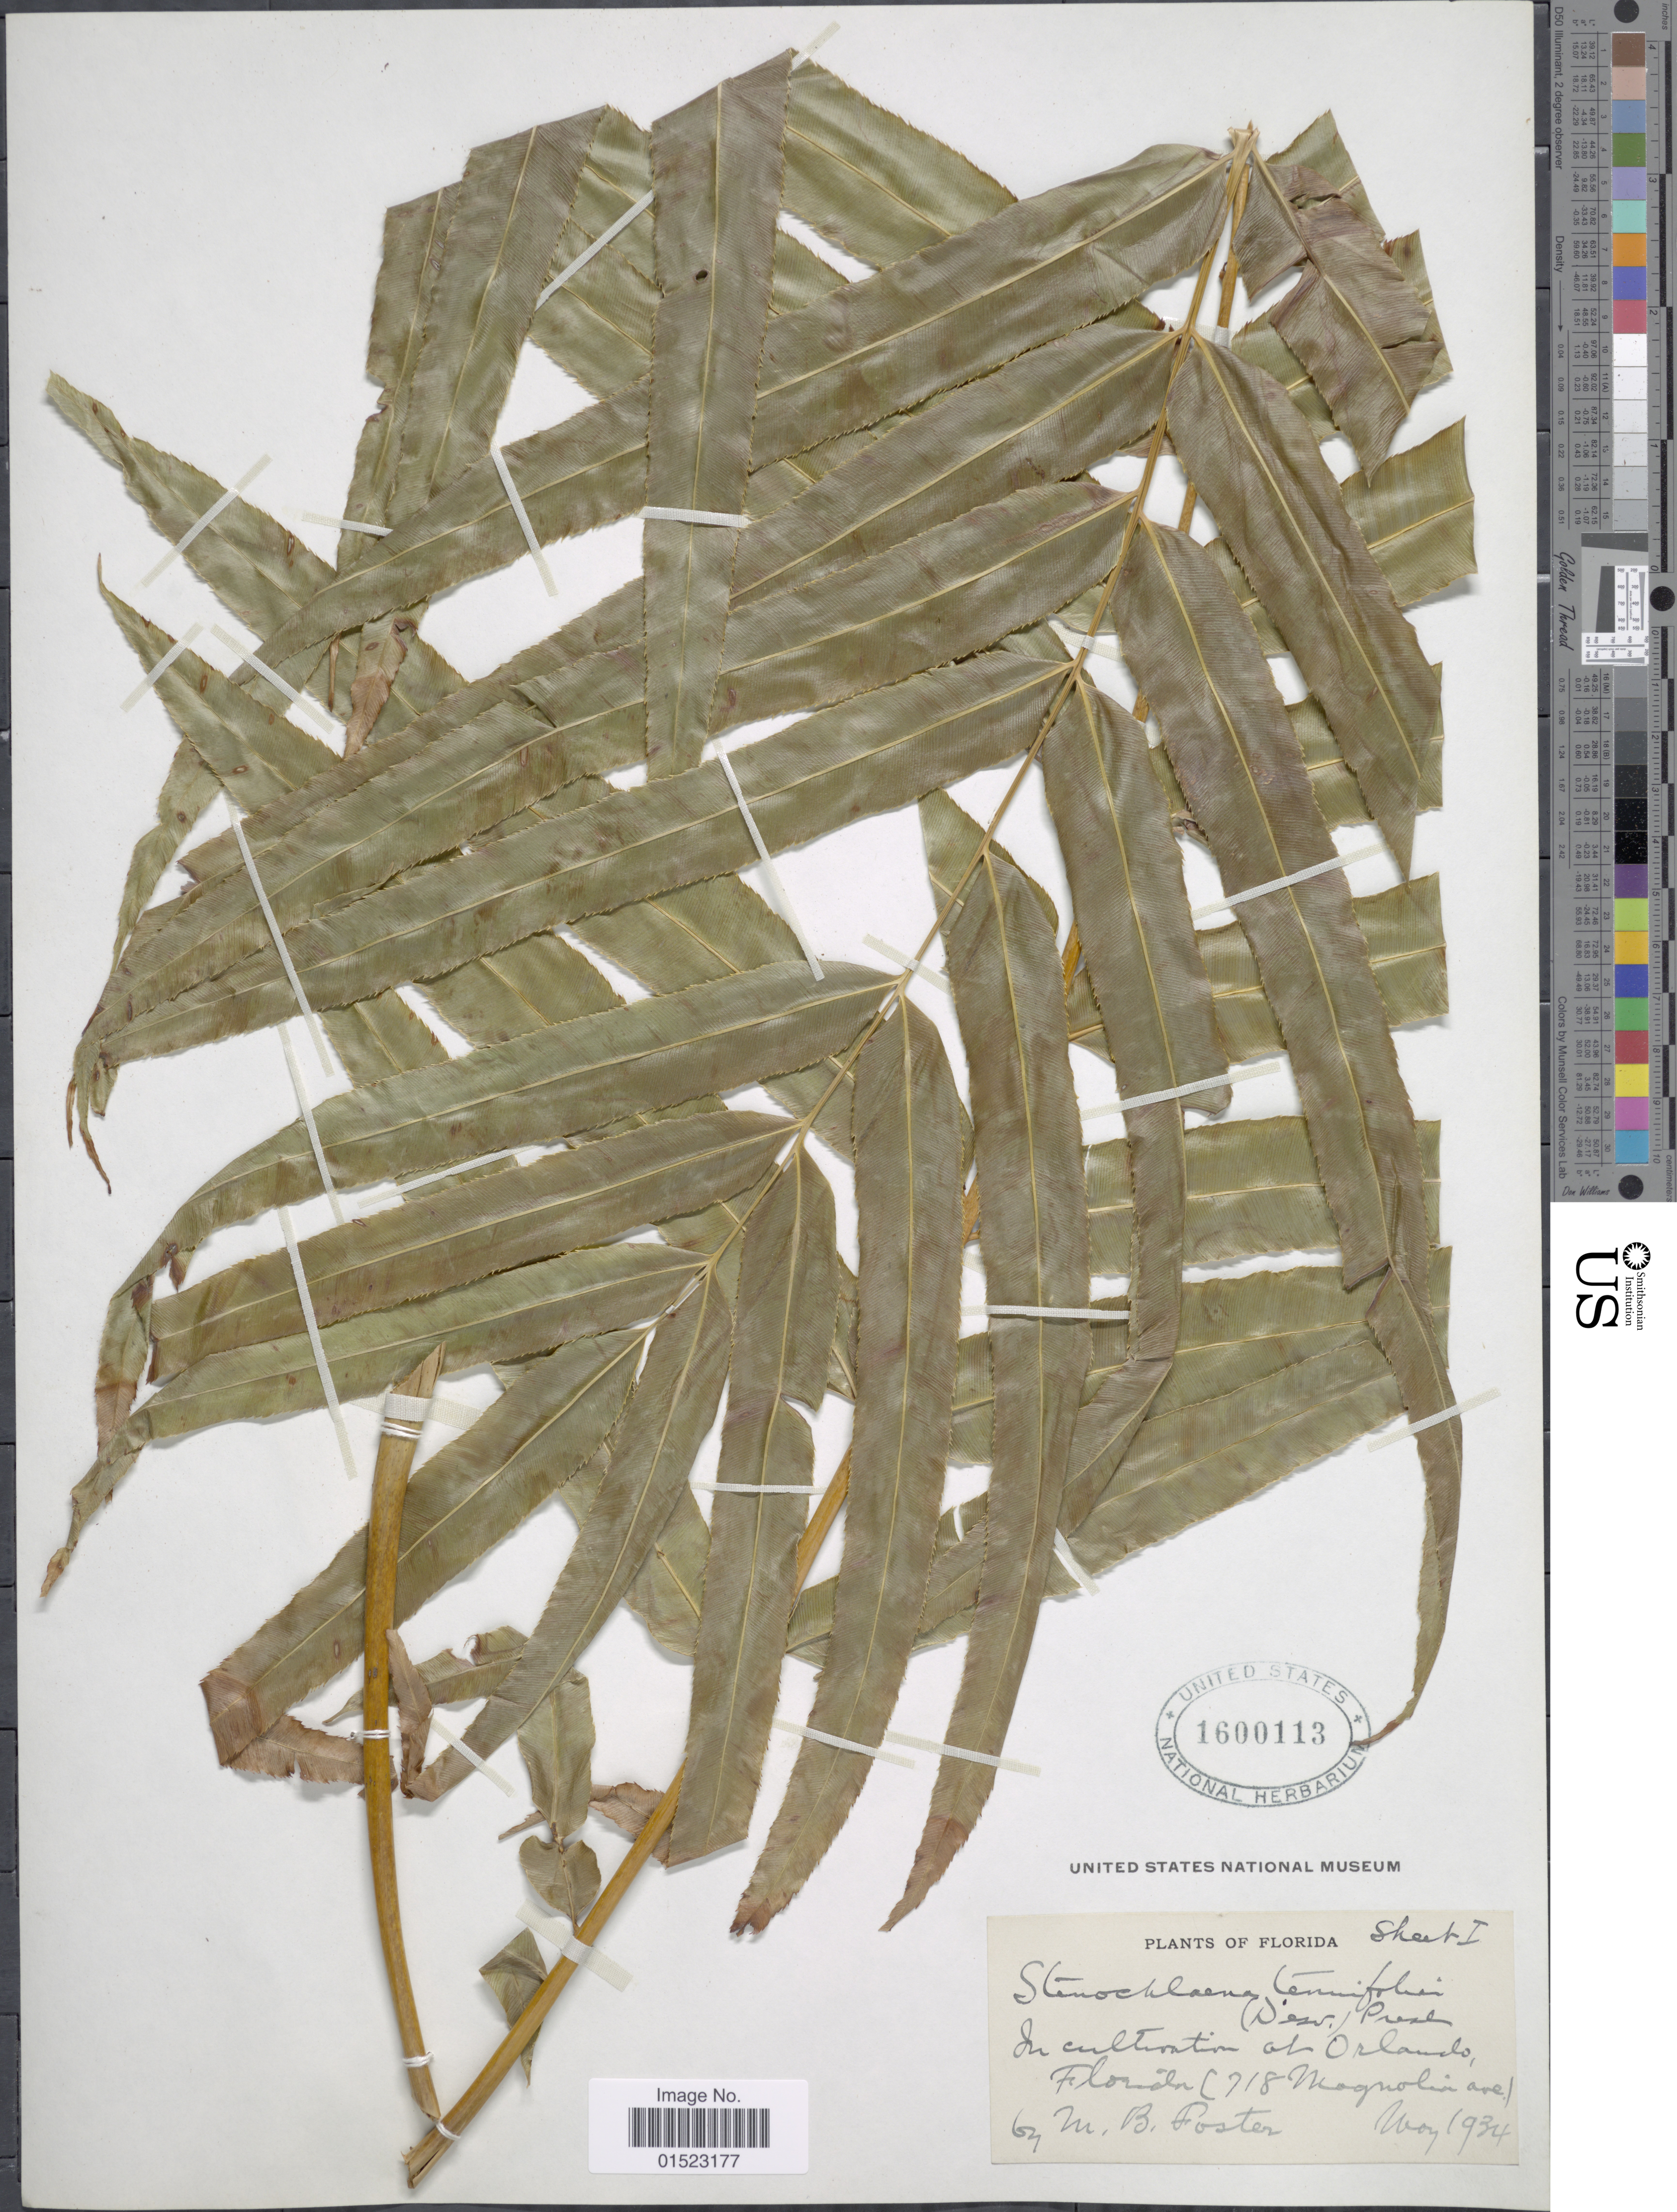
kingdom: Plantae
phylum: Tracheophyta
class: Polypodiopsida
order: Polypodiales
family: Blechnaceae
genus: Stenochlaena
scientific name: Stenochlaena tenuifolia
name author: (Desv.) T. Moore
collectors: M. B. Foster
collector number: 64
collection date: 1934-05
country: United States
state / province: Florida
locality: Orlando, 718 Magnolia Ave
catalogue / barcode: US 1600113